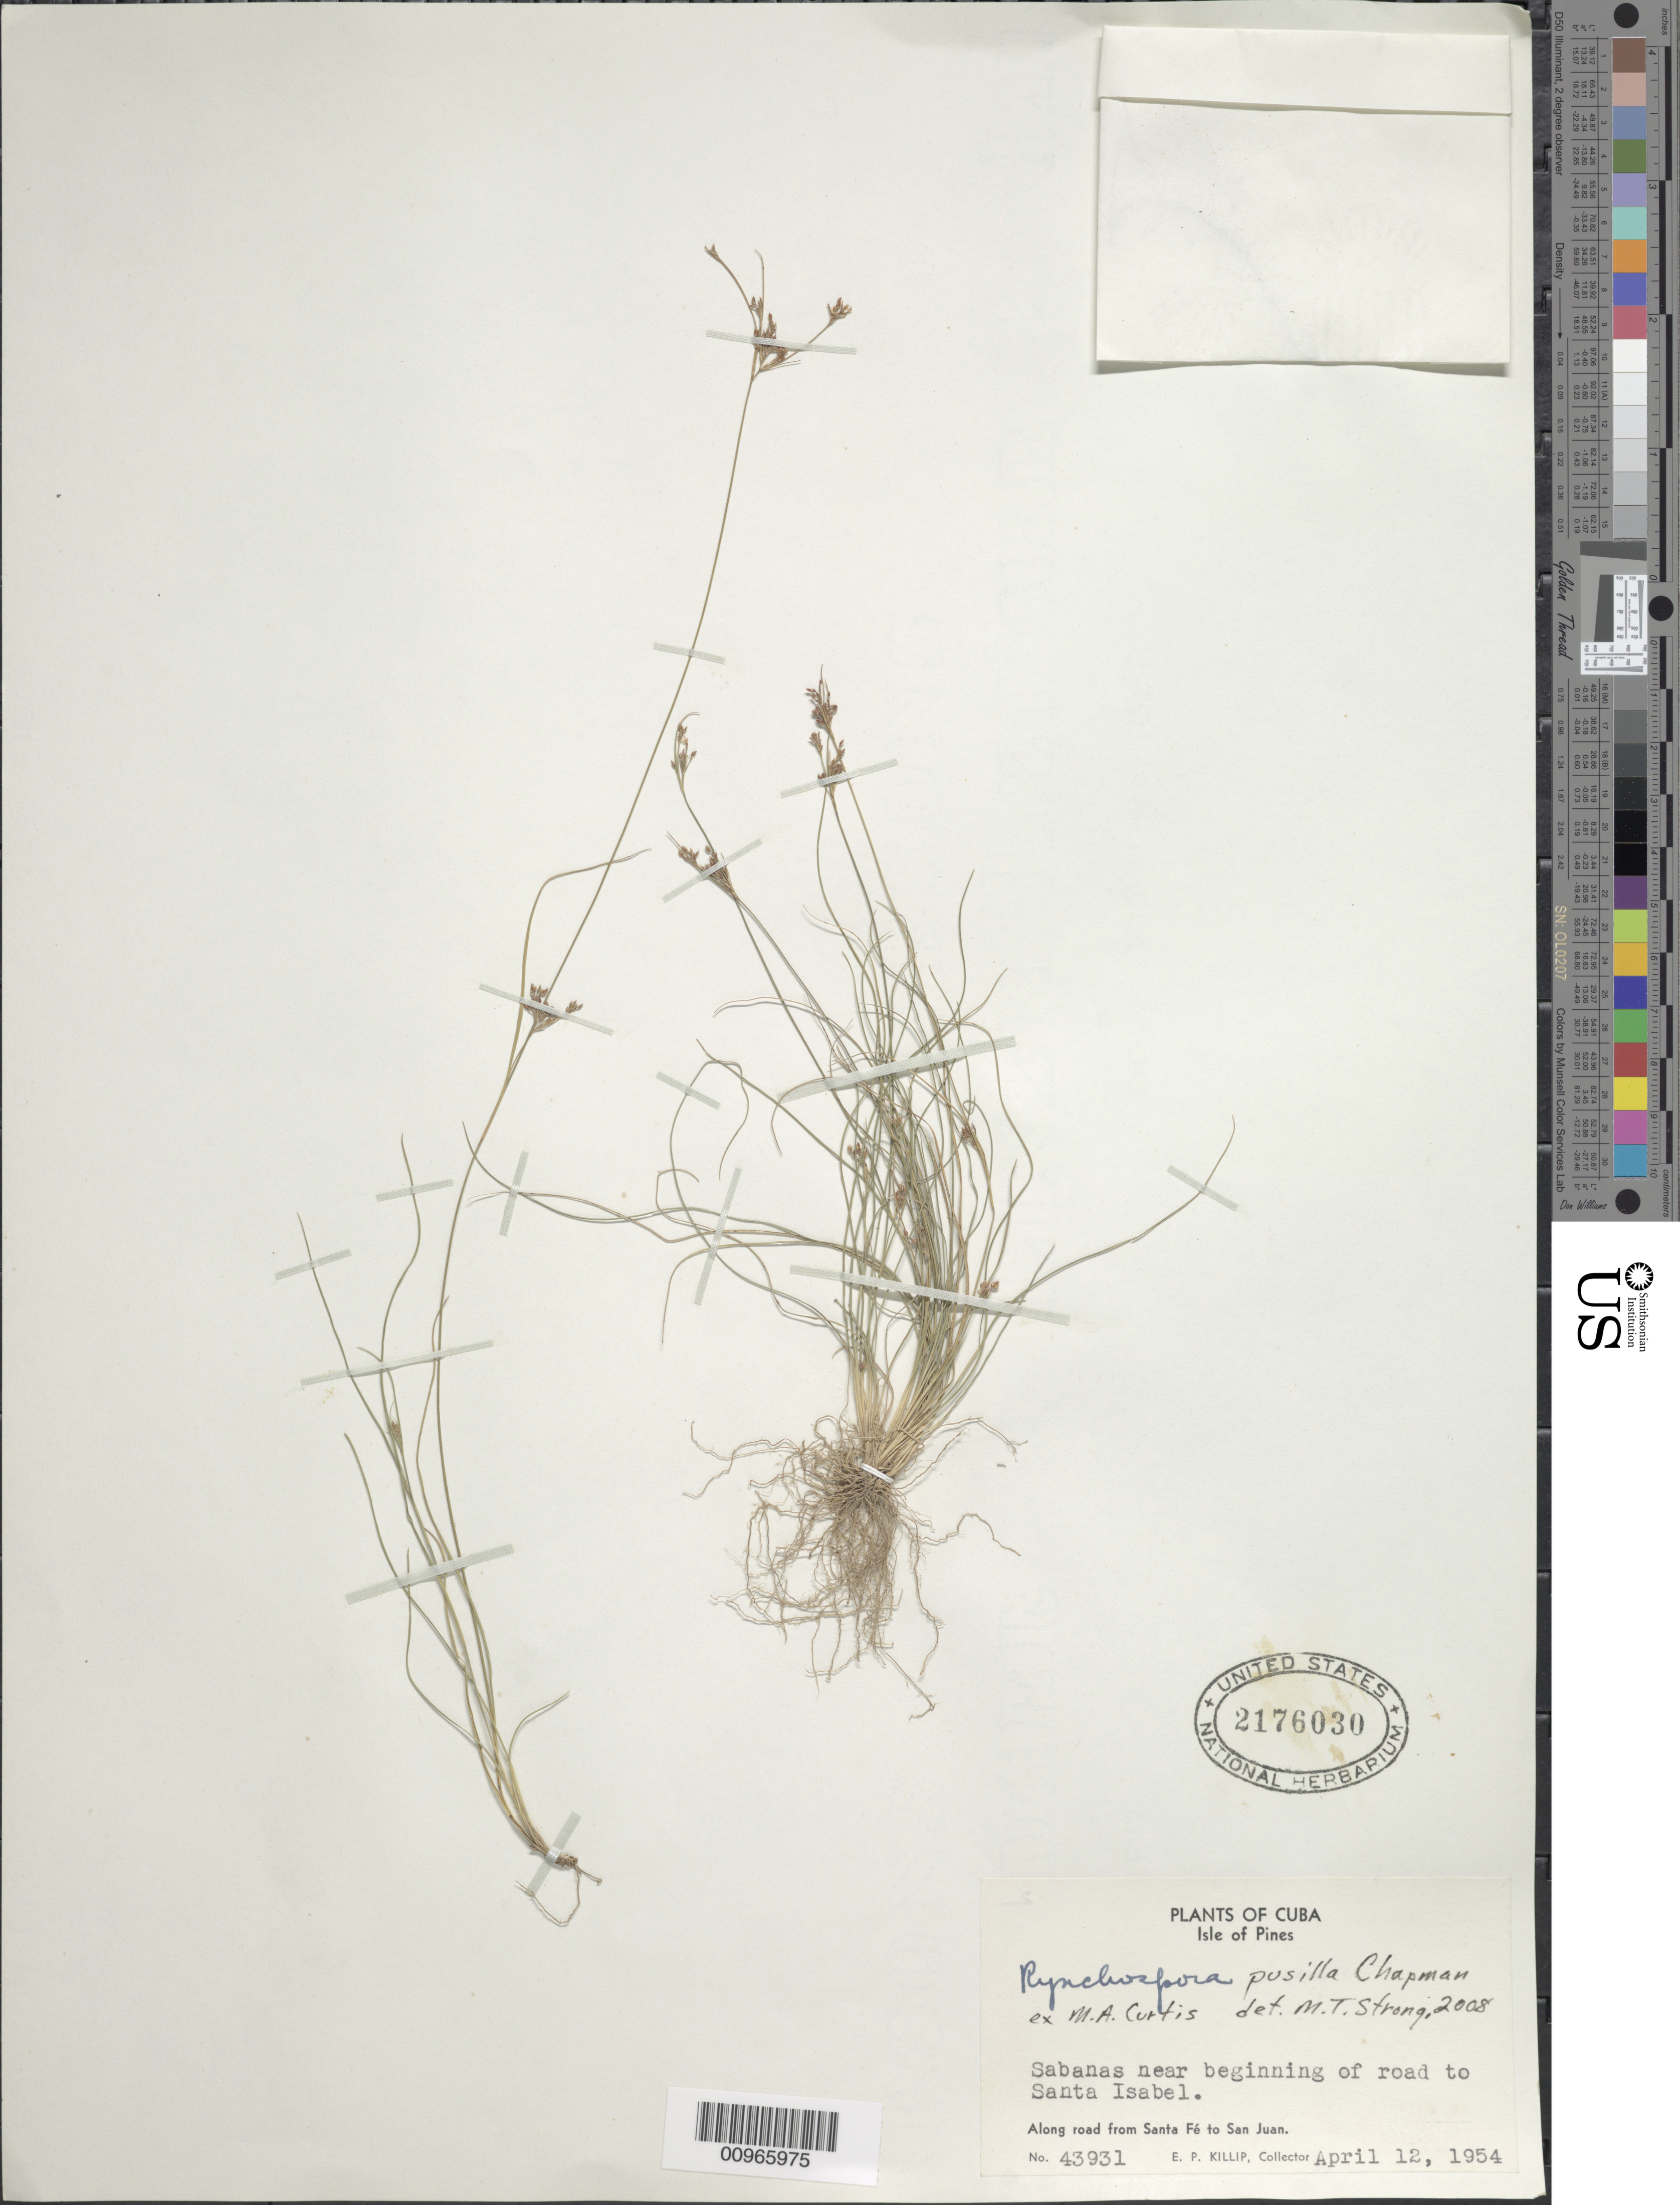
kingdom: Plantae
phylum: Tracheophyta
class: Liliopsida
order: Poales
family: Cyperaceae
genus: Rhynchospora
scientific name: Rhynchospora intermixta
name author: C. Wright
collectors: E. P. Killip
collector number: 43931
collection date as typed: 12 Apr 1954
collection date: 1954-04-12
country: Cuba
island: Isla de la Juventud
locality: Sabanas near beginning of road to Santa Isabel, along road from Santa Fé to San Juan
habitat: Sabanas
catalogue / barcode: US 2176030